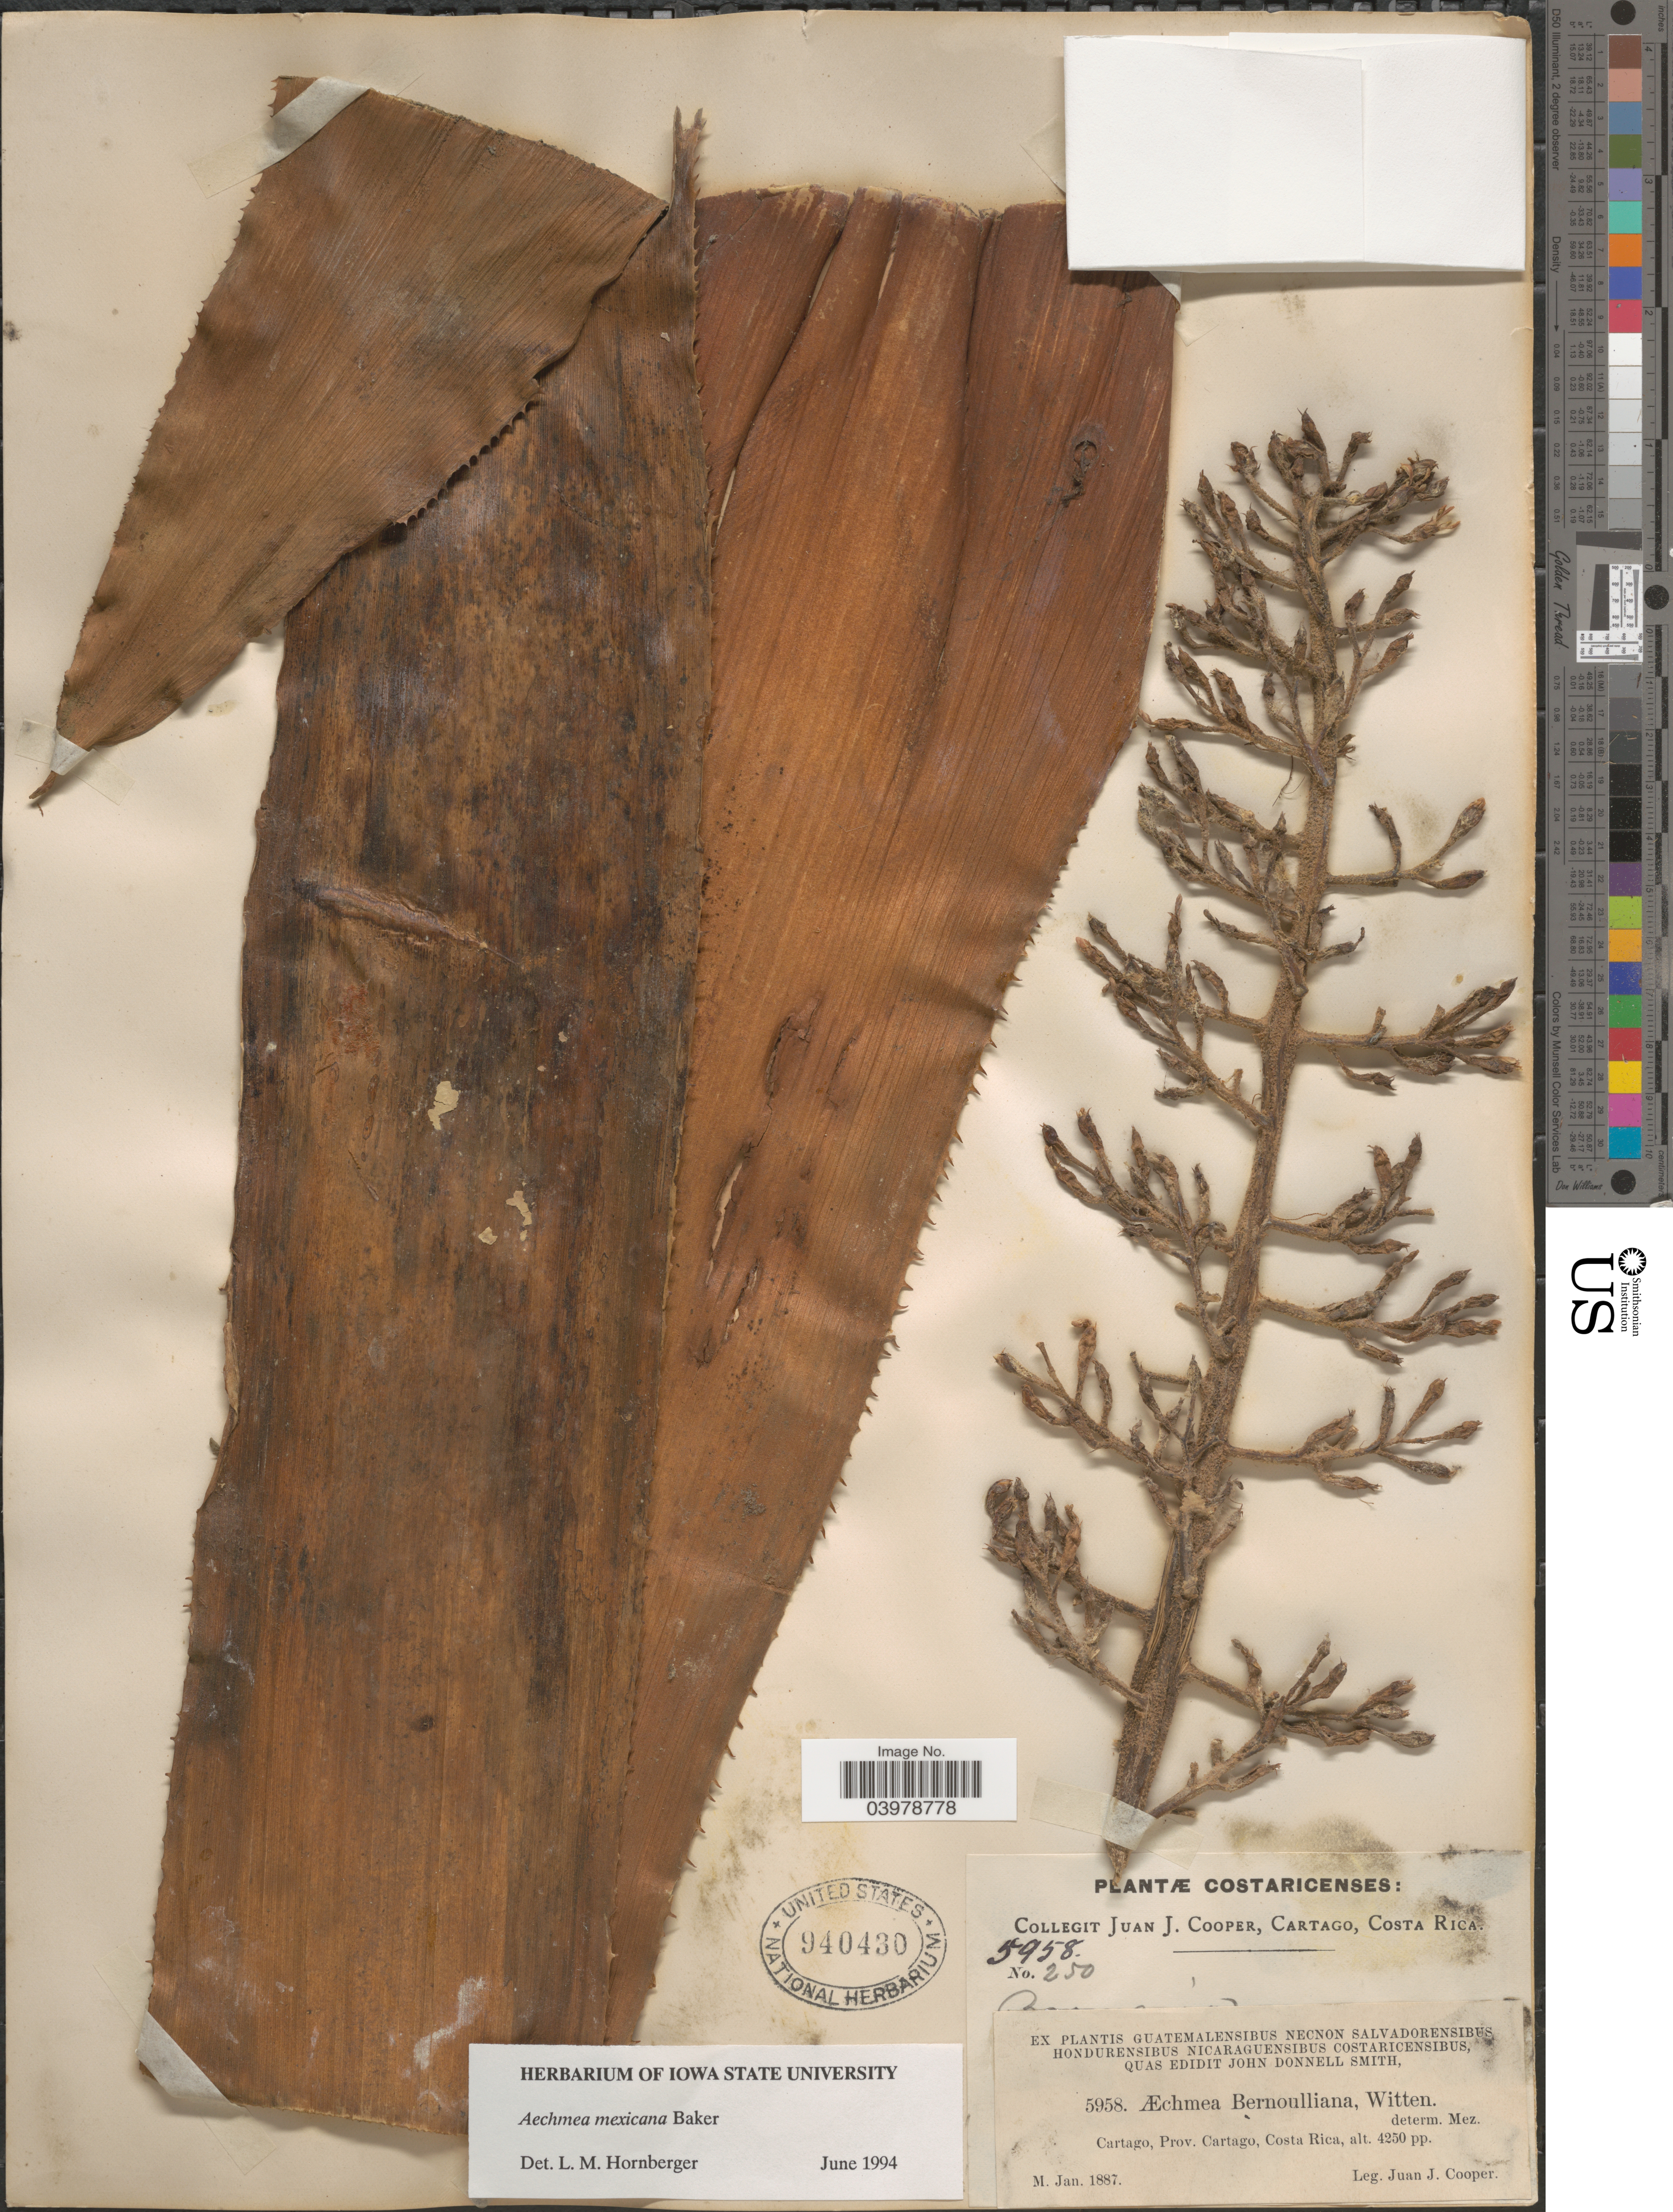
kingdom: Plantae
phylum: Tracheophyta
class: Liliopsida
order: Poales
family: Bromeliaceae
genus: Aechmea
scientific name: Aechmea mexicana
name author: Baker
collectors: J. J. Cooper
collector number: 5958/250 ?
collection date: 1887-01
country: Costa Rica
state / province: Cartago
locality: Cartago, Prov. Cartago.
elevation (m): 1295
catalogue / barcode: US 940430